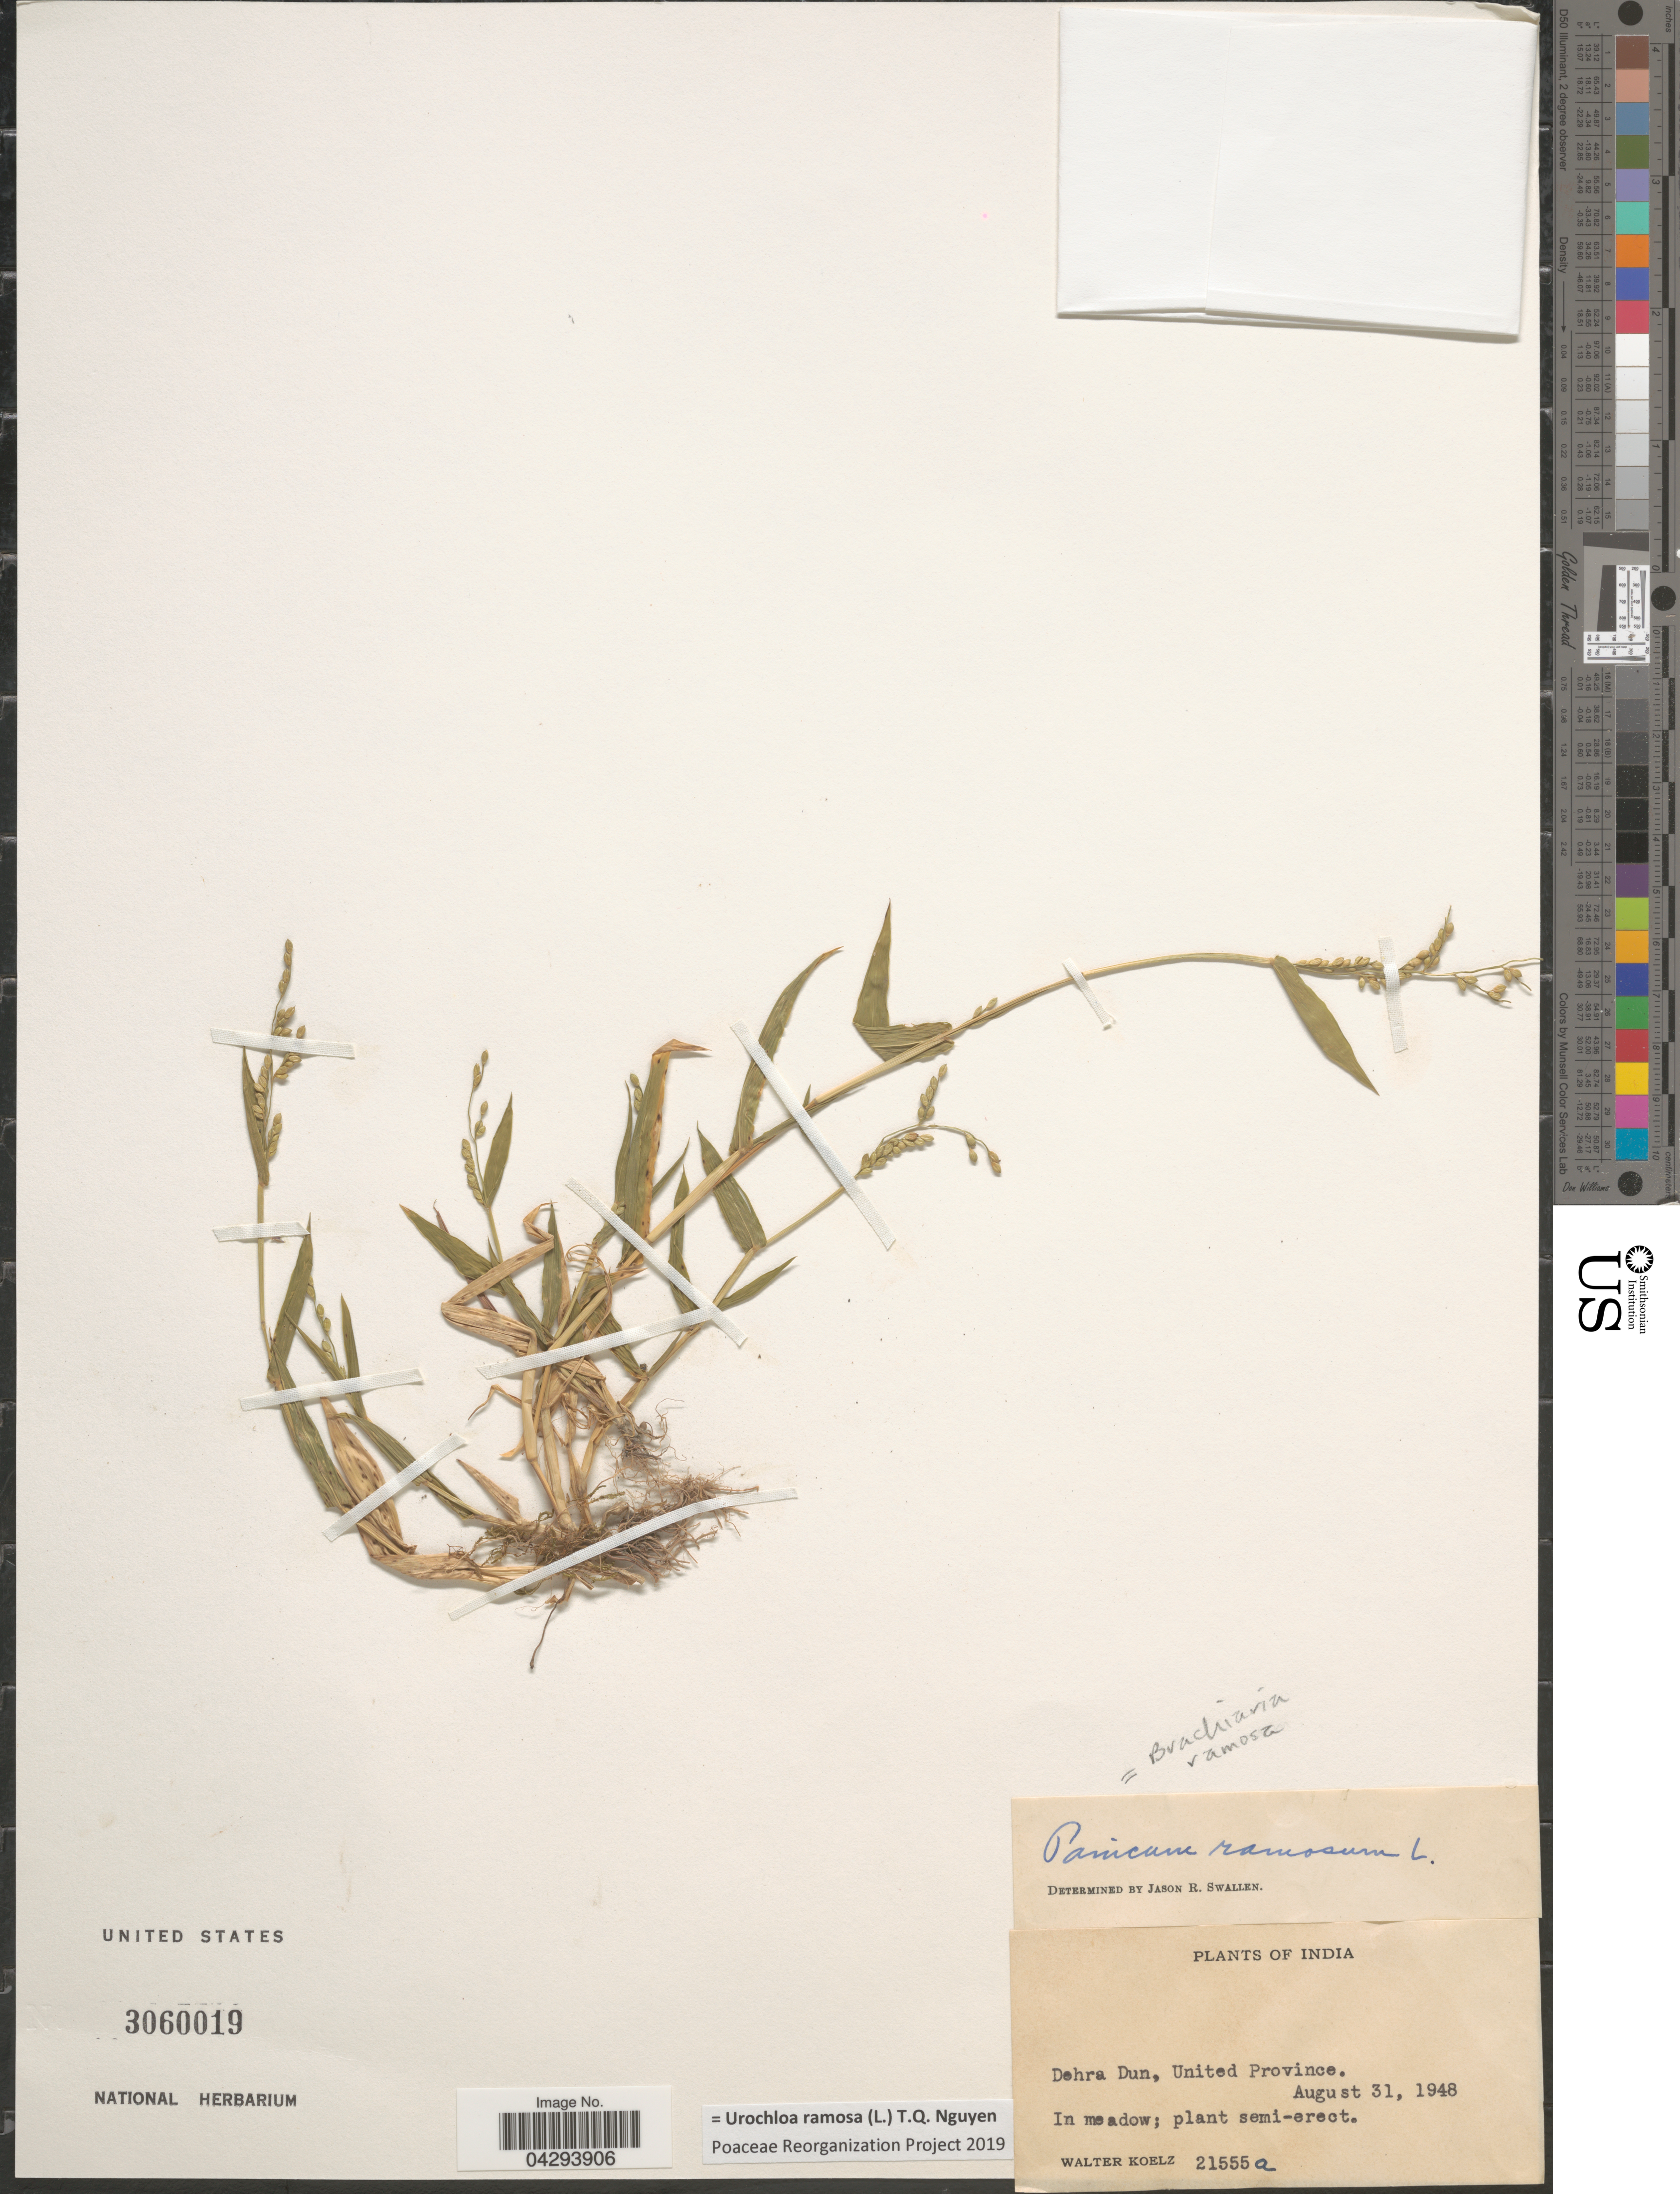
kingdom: Plantae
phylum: Tracheophyta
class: Liliopsida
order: Poales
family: Poaceae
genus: Urochloa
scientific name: Urochloa ramosa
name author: T.Q. Nguyen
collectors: W. N. Koelz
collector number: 21555a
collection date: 1948-08-31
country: India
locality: Dehra Dun, United Province.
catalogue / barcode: US 3060019